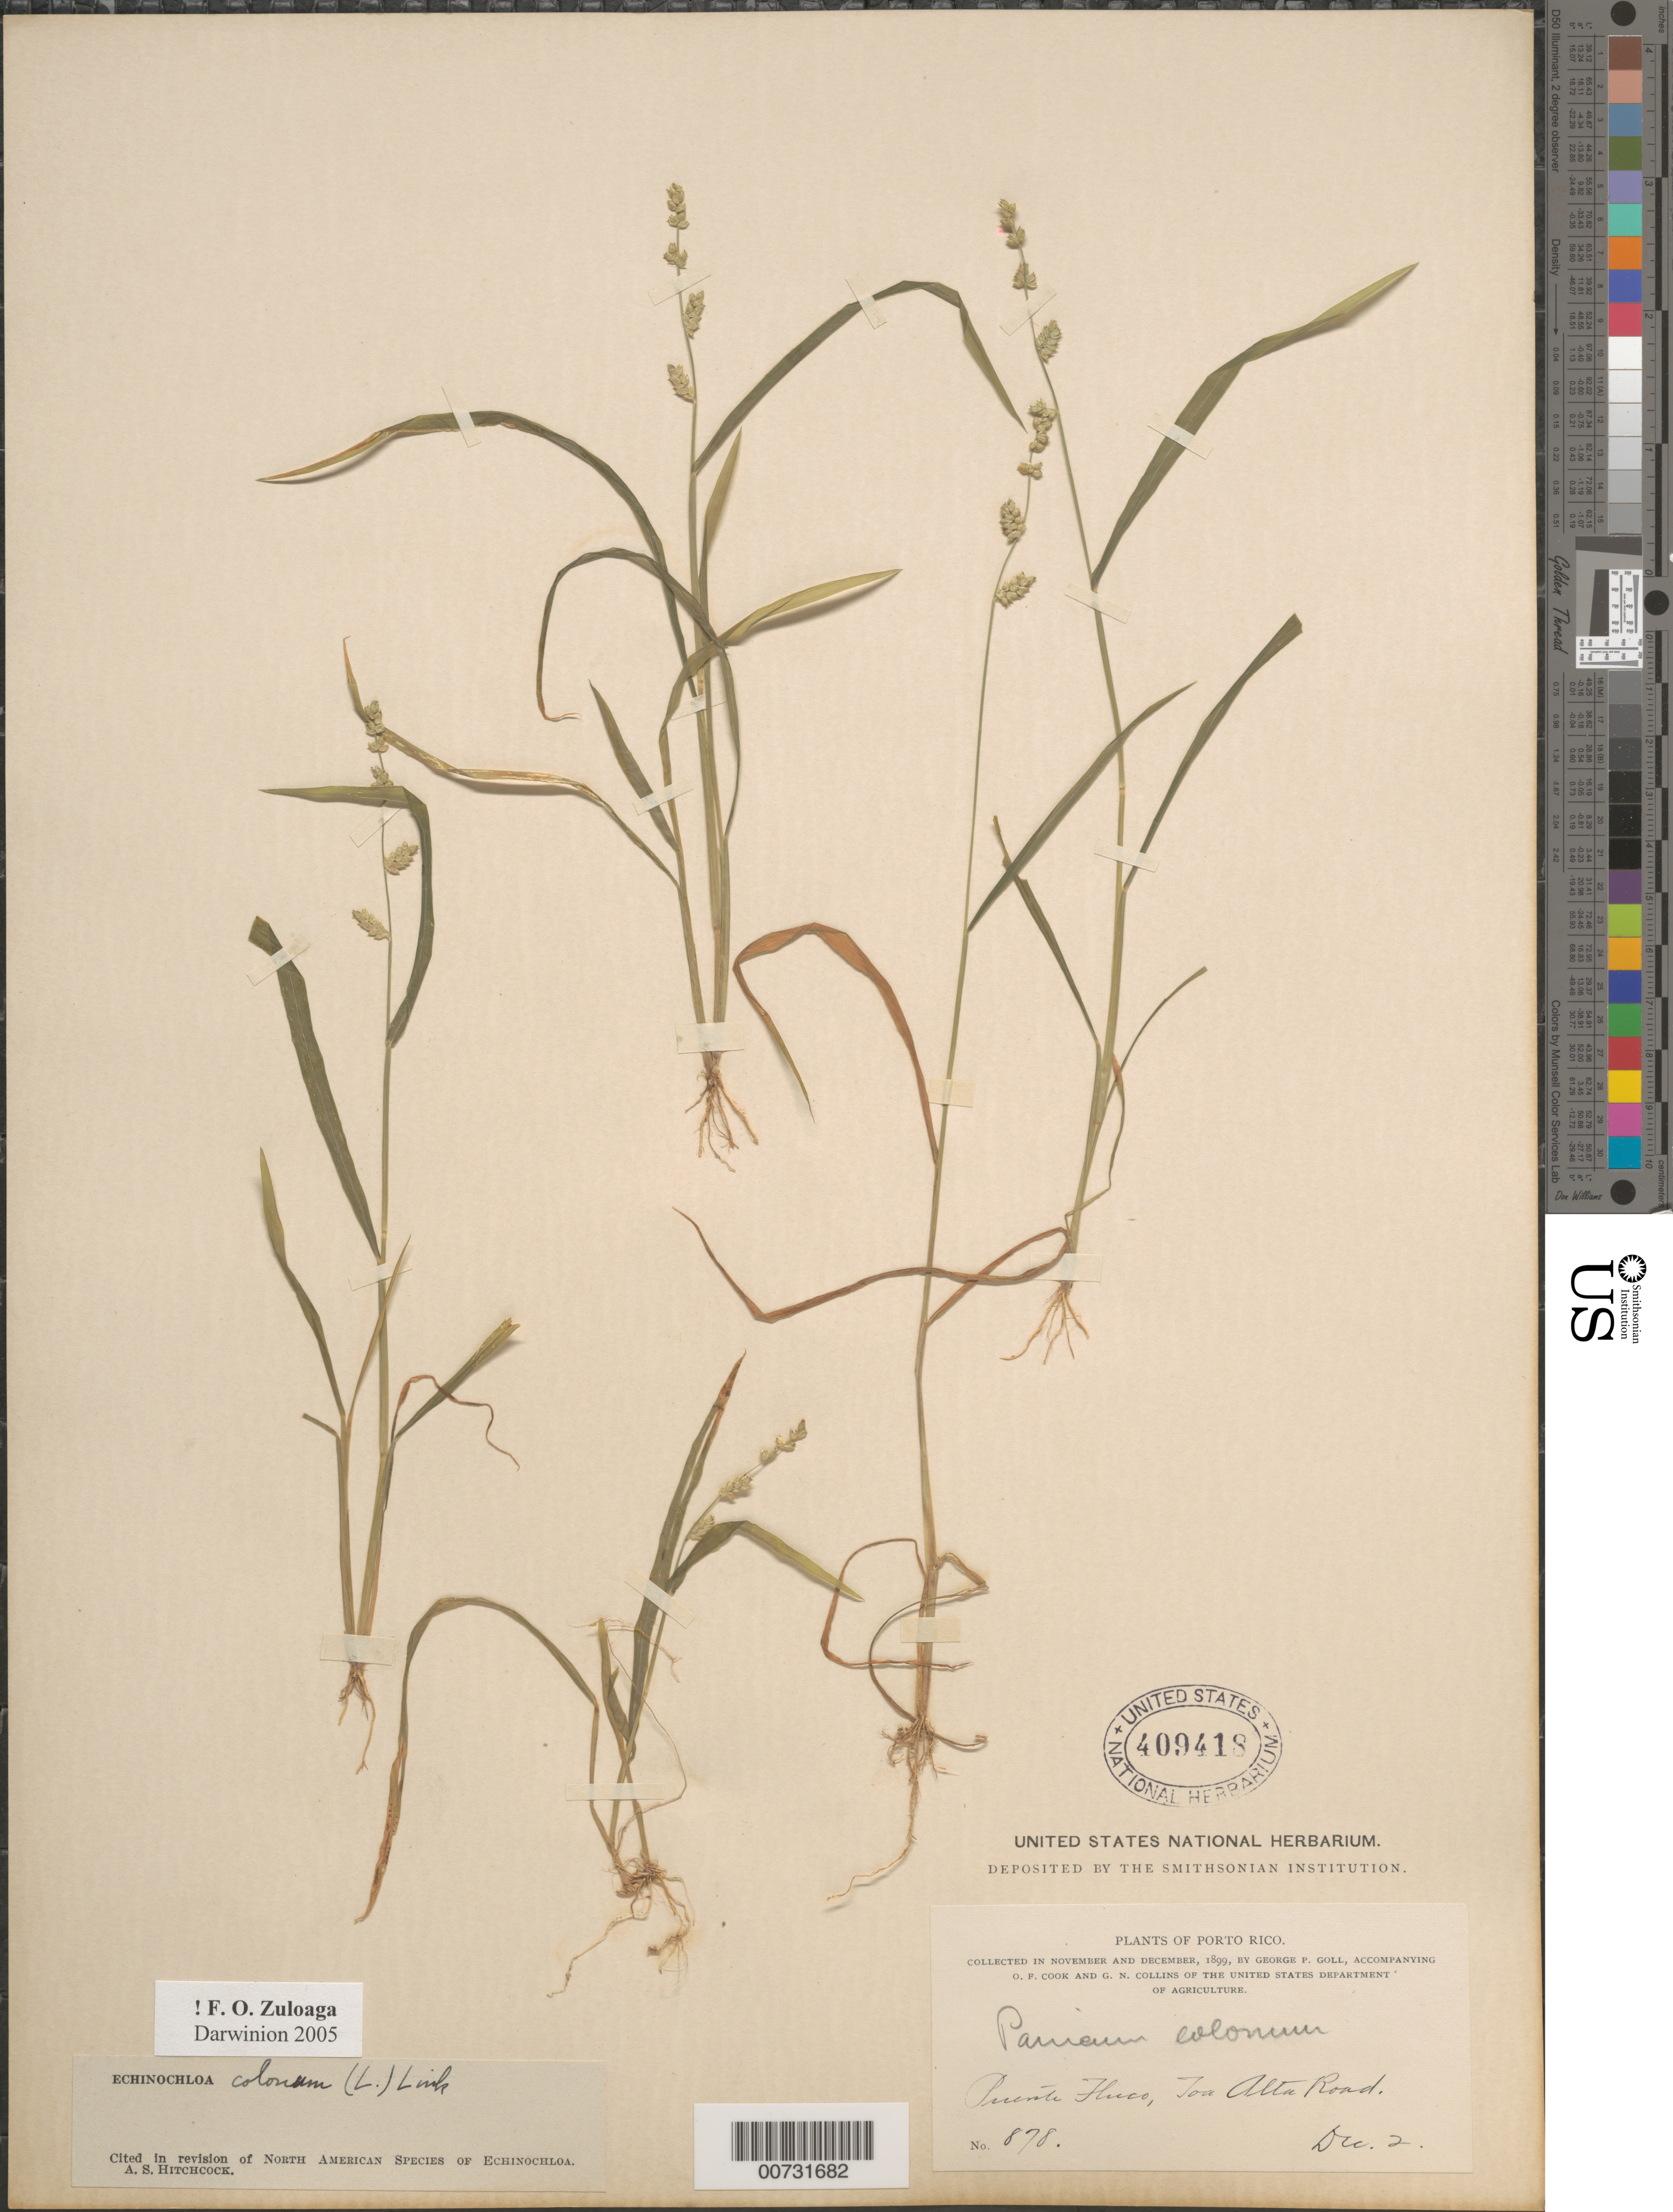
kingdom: Plantae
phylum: Tracheophyta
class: Liliopsida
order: Poales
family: Poaceae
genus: Echinochloa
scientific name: Echinochloa colona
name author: (L.) Link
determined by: Hitchcock, Albert S.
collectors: G. Goll, O. F. Cook & G. N. Collins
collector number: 878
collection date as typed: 02 Dec 1899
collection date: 1899-12-02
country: Puerto Rico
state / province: Toa Alta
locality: Puente Fluco, Toa Alta Road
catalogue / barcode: US 409418